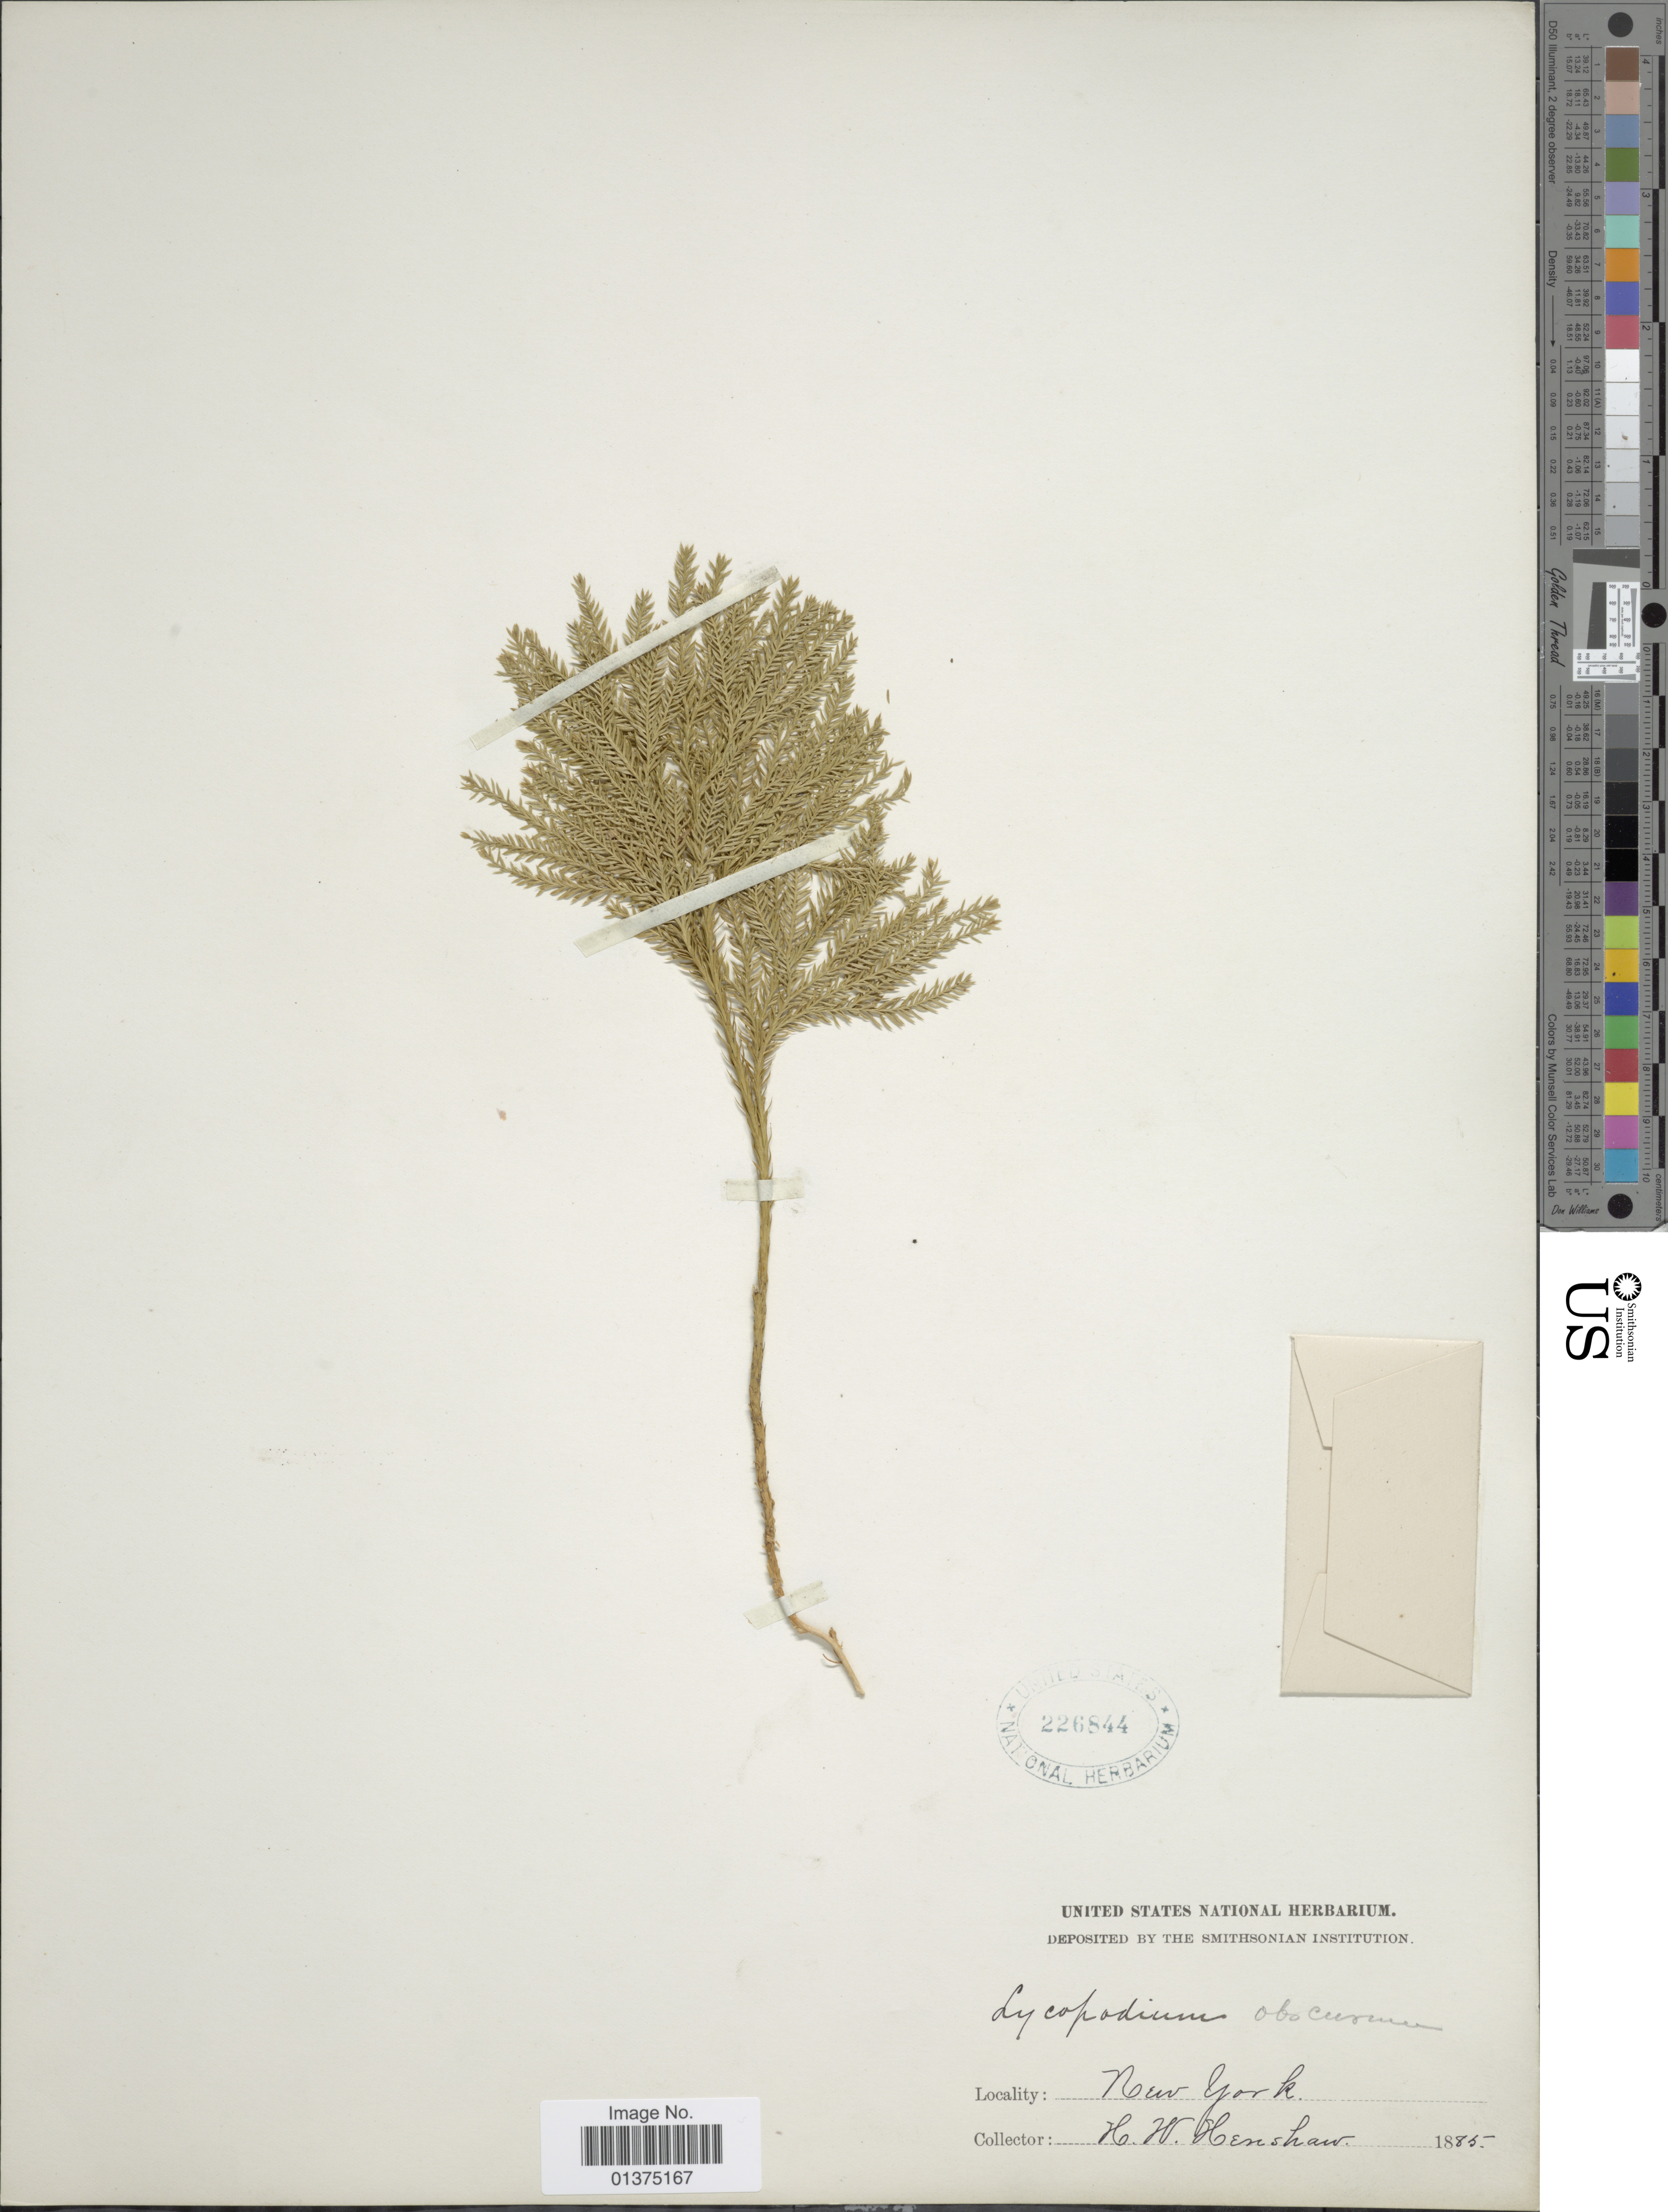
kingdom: Plantae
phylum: Tracheophyta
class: Lycopodiopsida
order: Lycopodiales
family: Lycopodiaceae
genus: Dendrolycopodium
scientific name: Dendrolycopodium dendroideum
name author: (Michx.) A. Haines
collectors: H. Henshaw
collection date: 1885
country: United States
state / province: New York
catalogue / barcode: US 226844